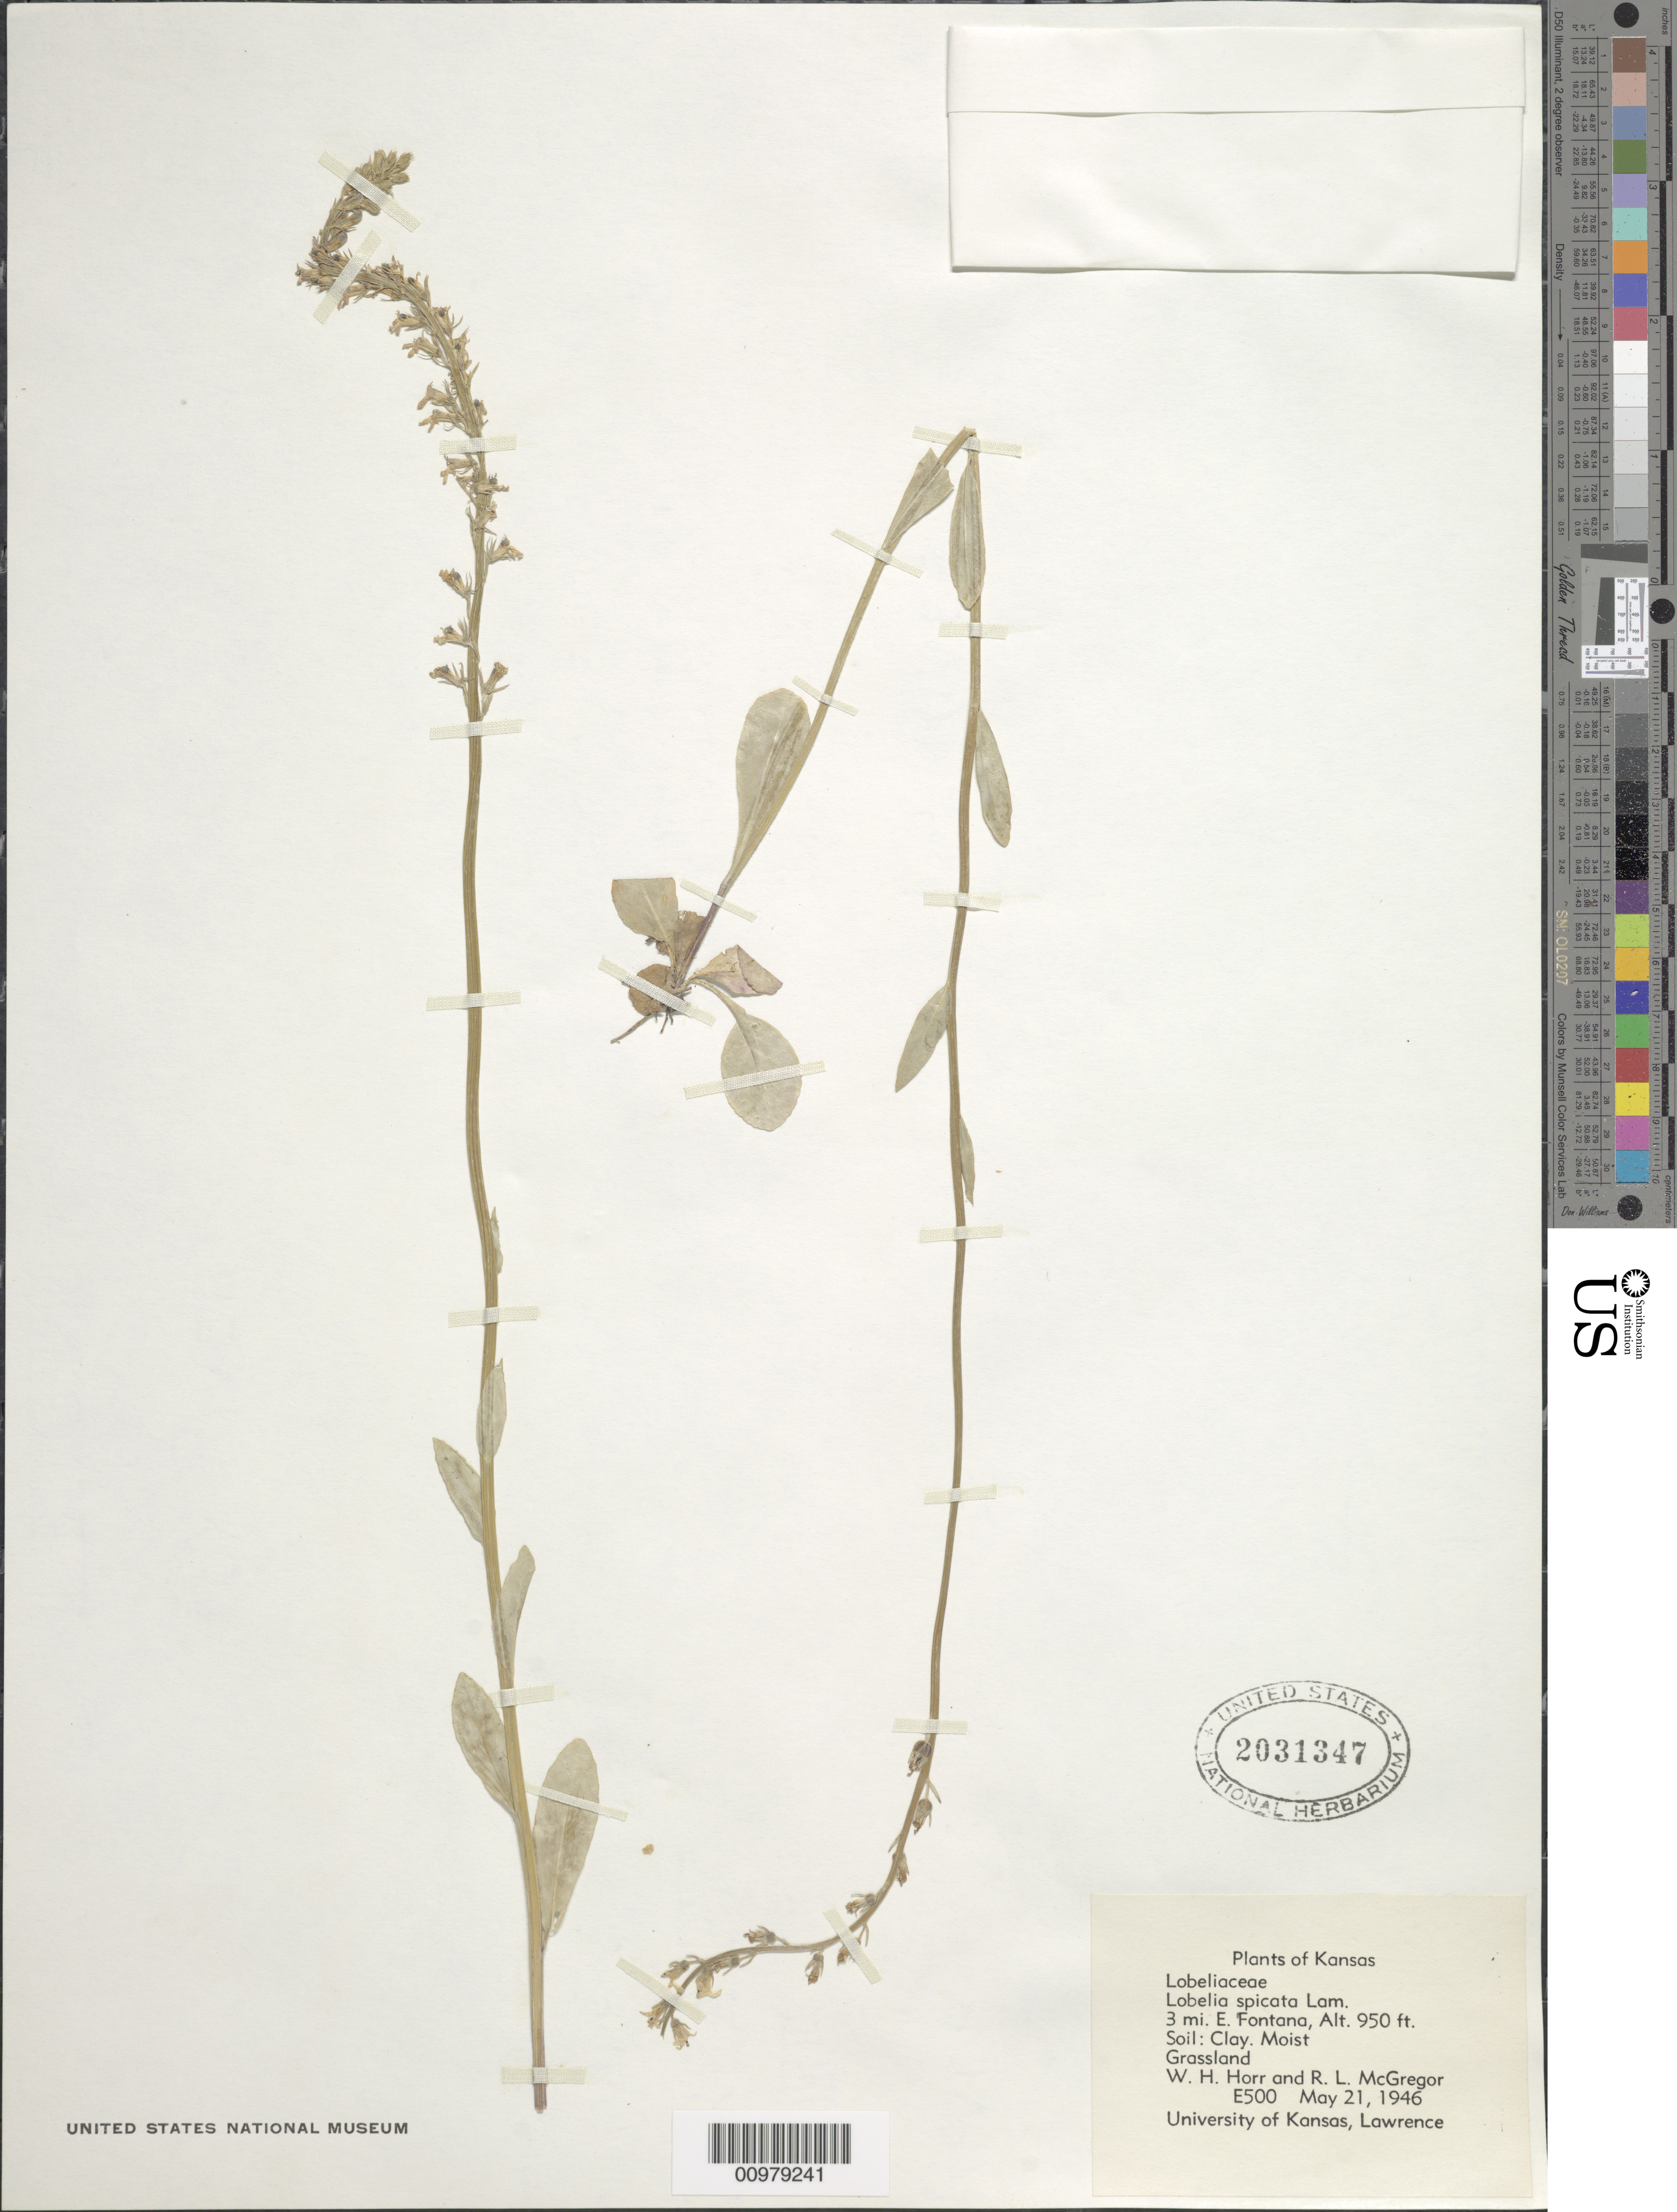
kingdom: Plantae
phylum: Tracheophyta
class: Magnoliopsida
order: Asterales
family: Campanulaceae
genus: Lobelia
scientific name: Lobelia spicata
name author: Lam.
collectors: W. H. Horr & R. McGregor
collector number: E500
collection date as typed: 21 May 1946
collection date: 1946-05-21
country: United States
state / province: Kansas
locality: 3 mi. E. Fontana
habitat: moist grassland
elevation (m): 290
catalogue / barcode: US 2031347